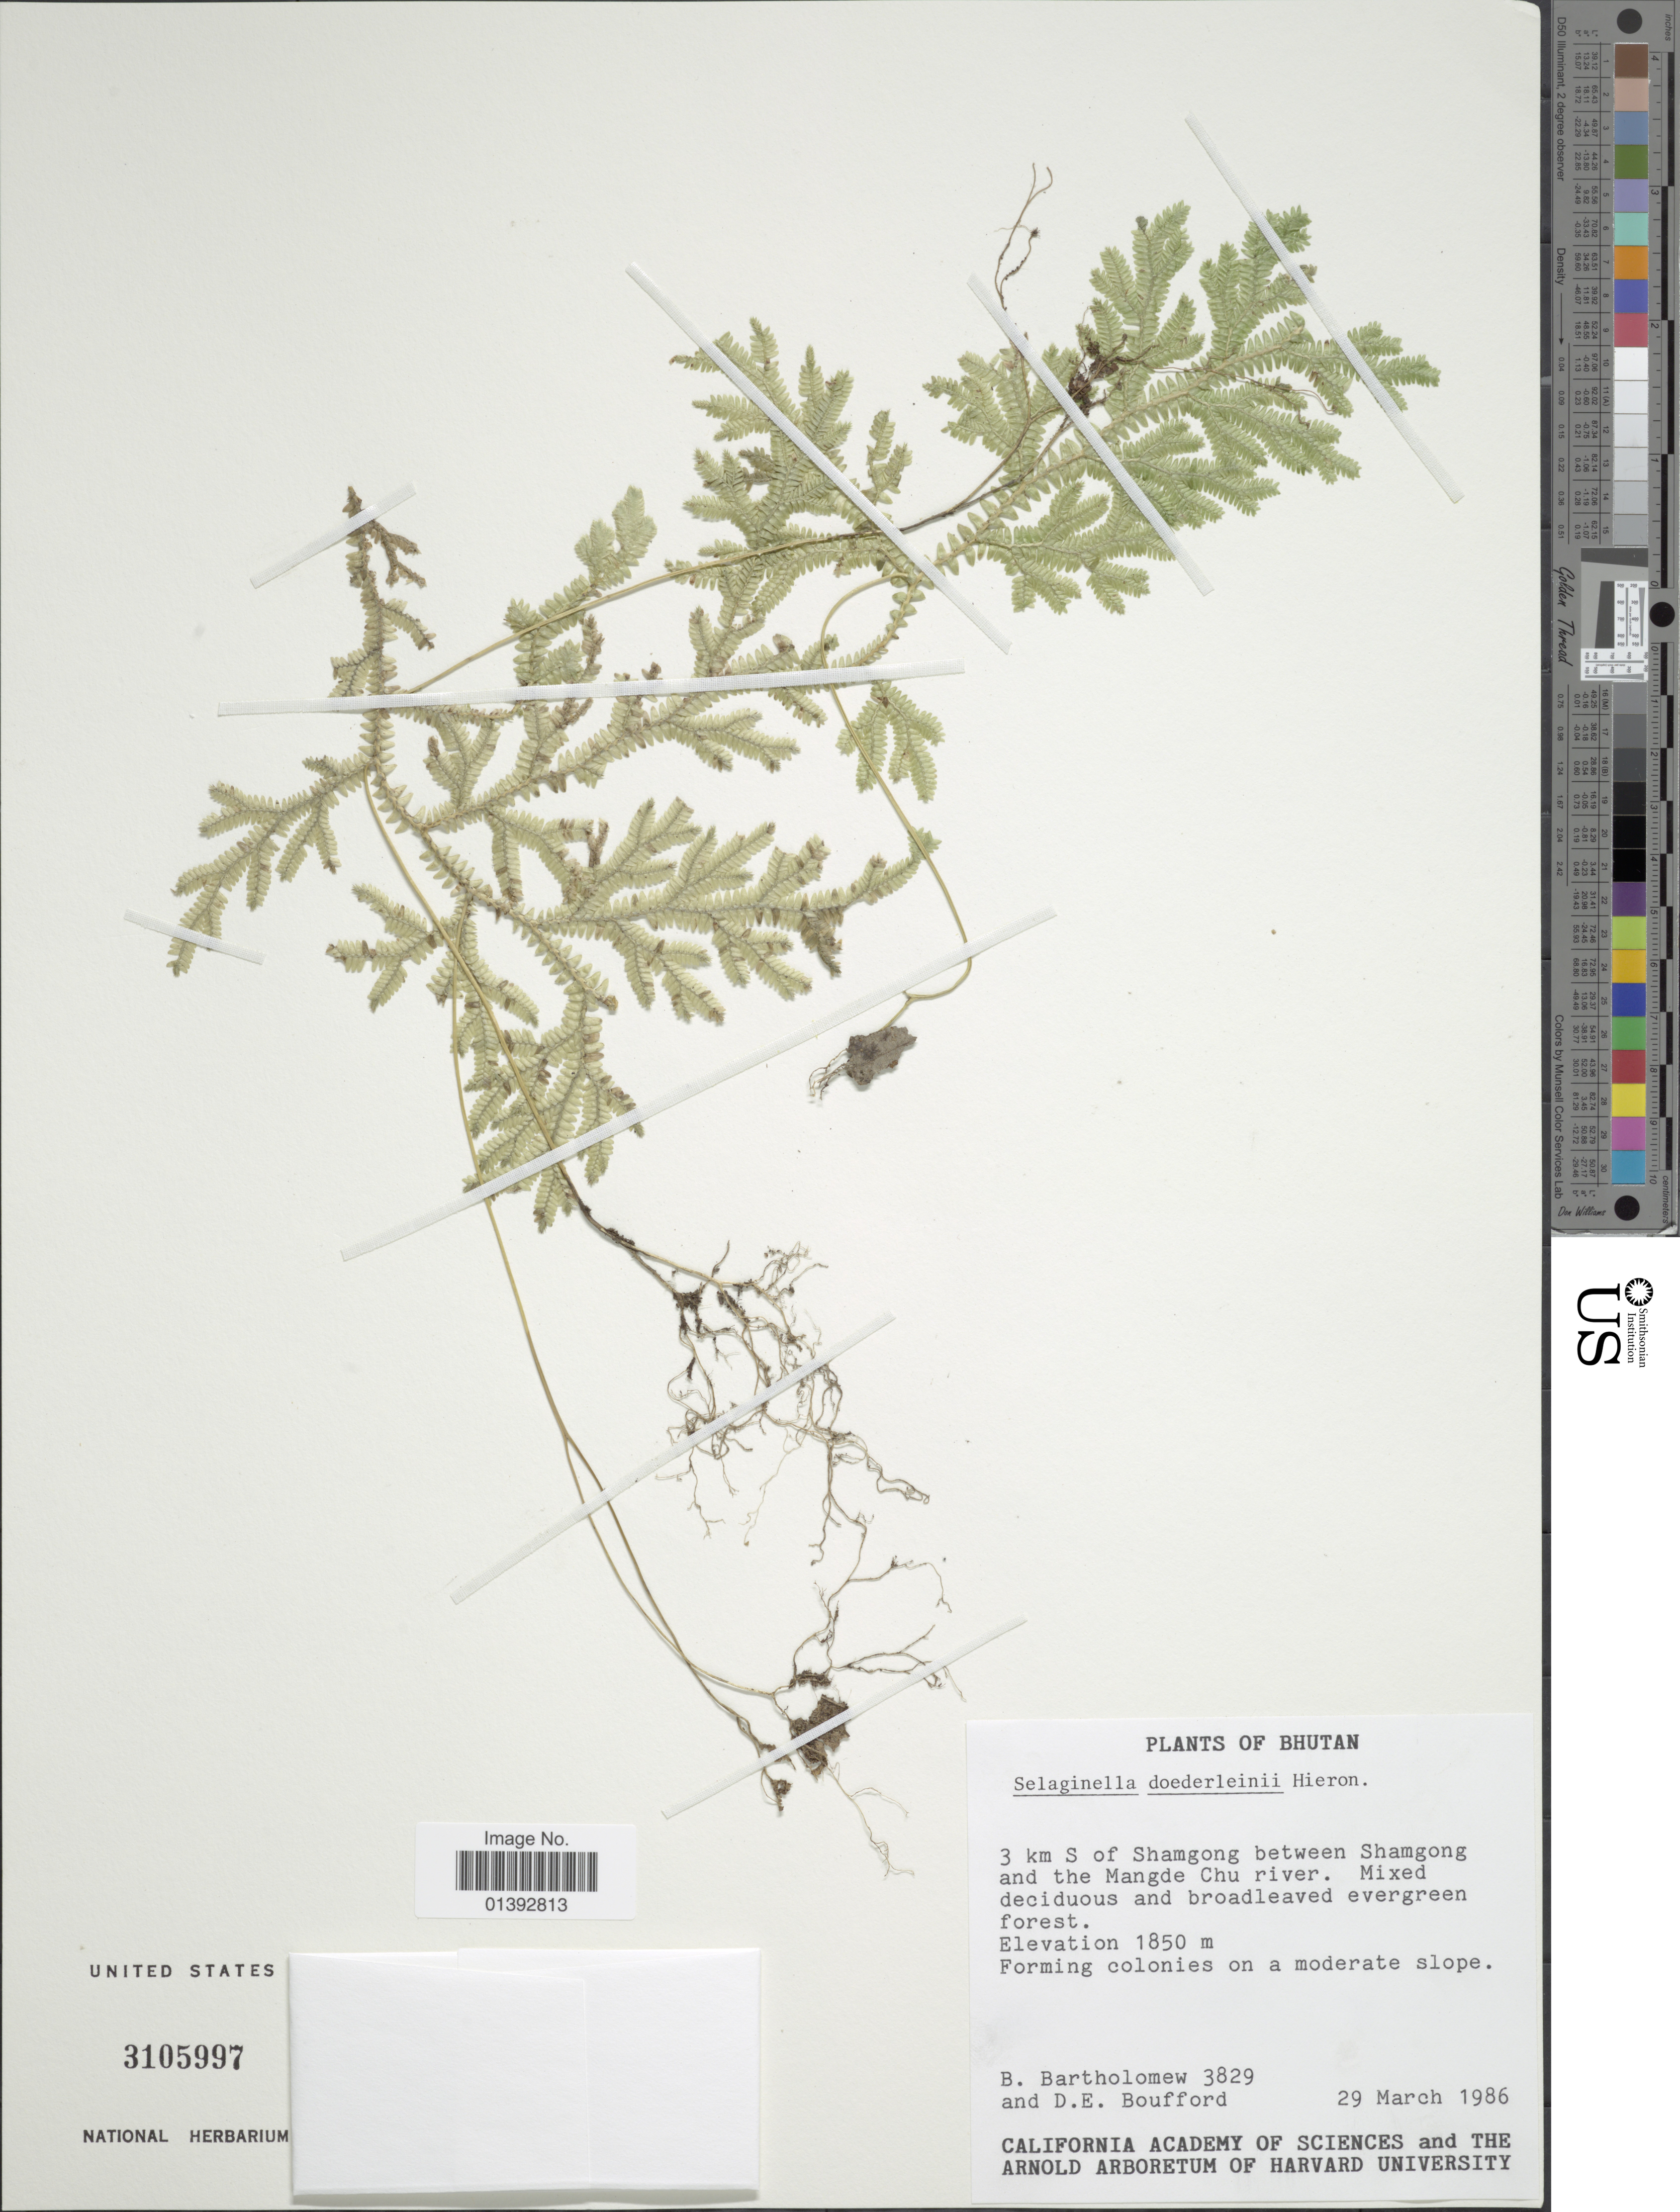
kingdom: Plantae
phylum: Tracheophyta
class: Lycopodiopsida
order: Selaginellales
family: Selaginellaceae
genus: Selaginella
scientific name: Selaginella doederleinii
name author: Hieron.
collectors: B. Bartholomew & D. E. Boufford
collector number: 3829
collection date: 1986-03-29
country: Bhutan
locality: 3 km S of Shamgong between Shamgong and the Mangde Chu river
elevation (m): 1850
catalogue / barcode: US 3105997